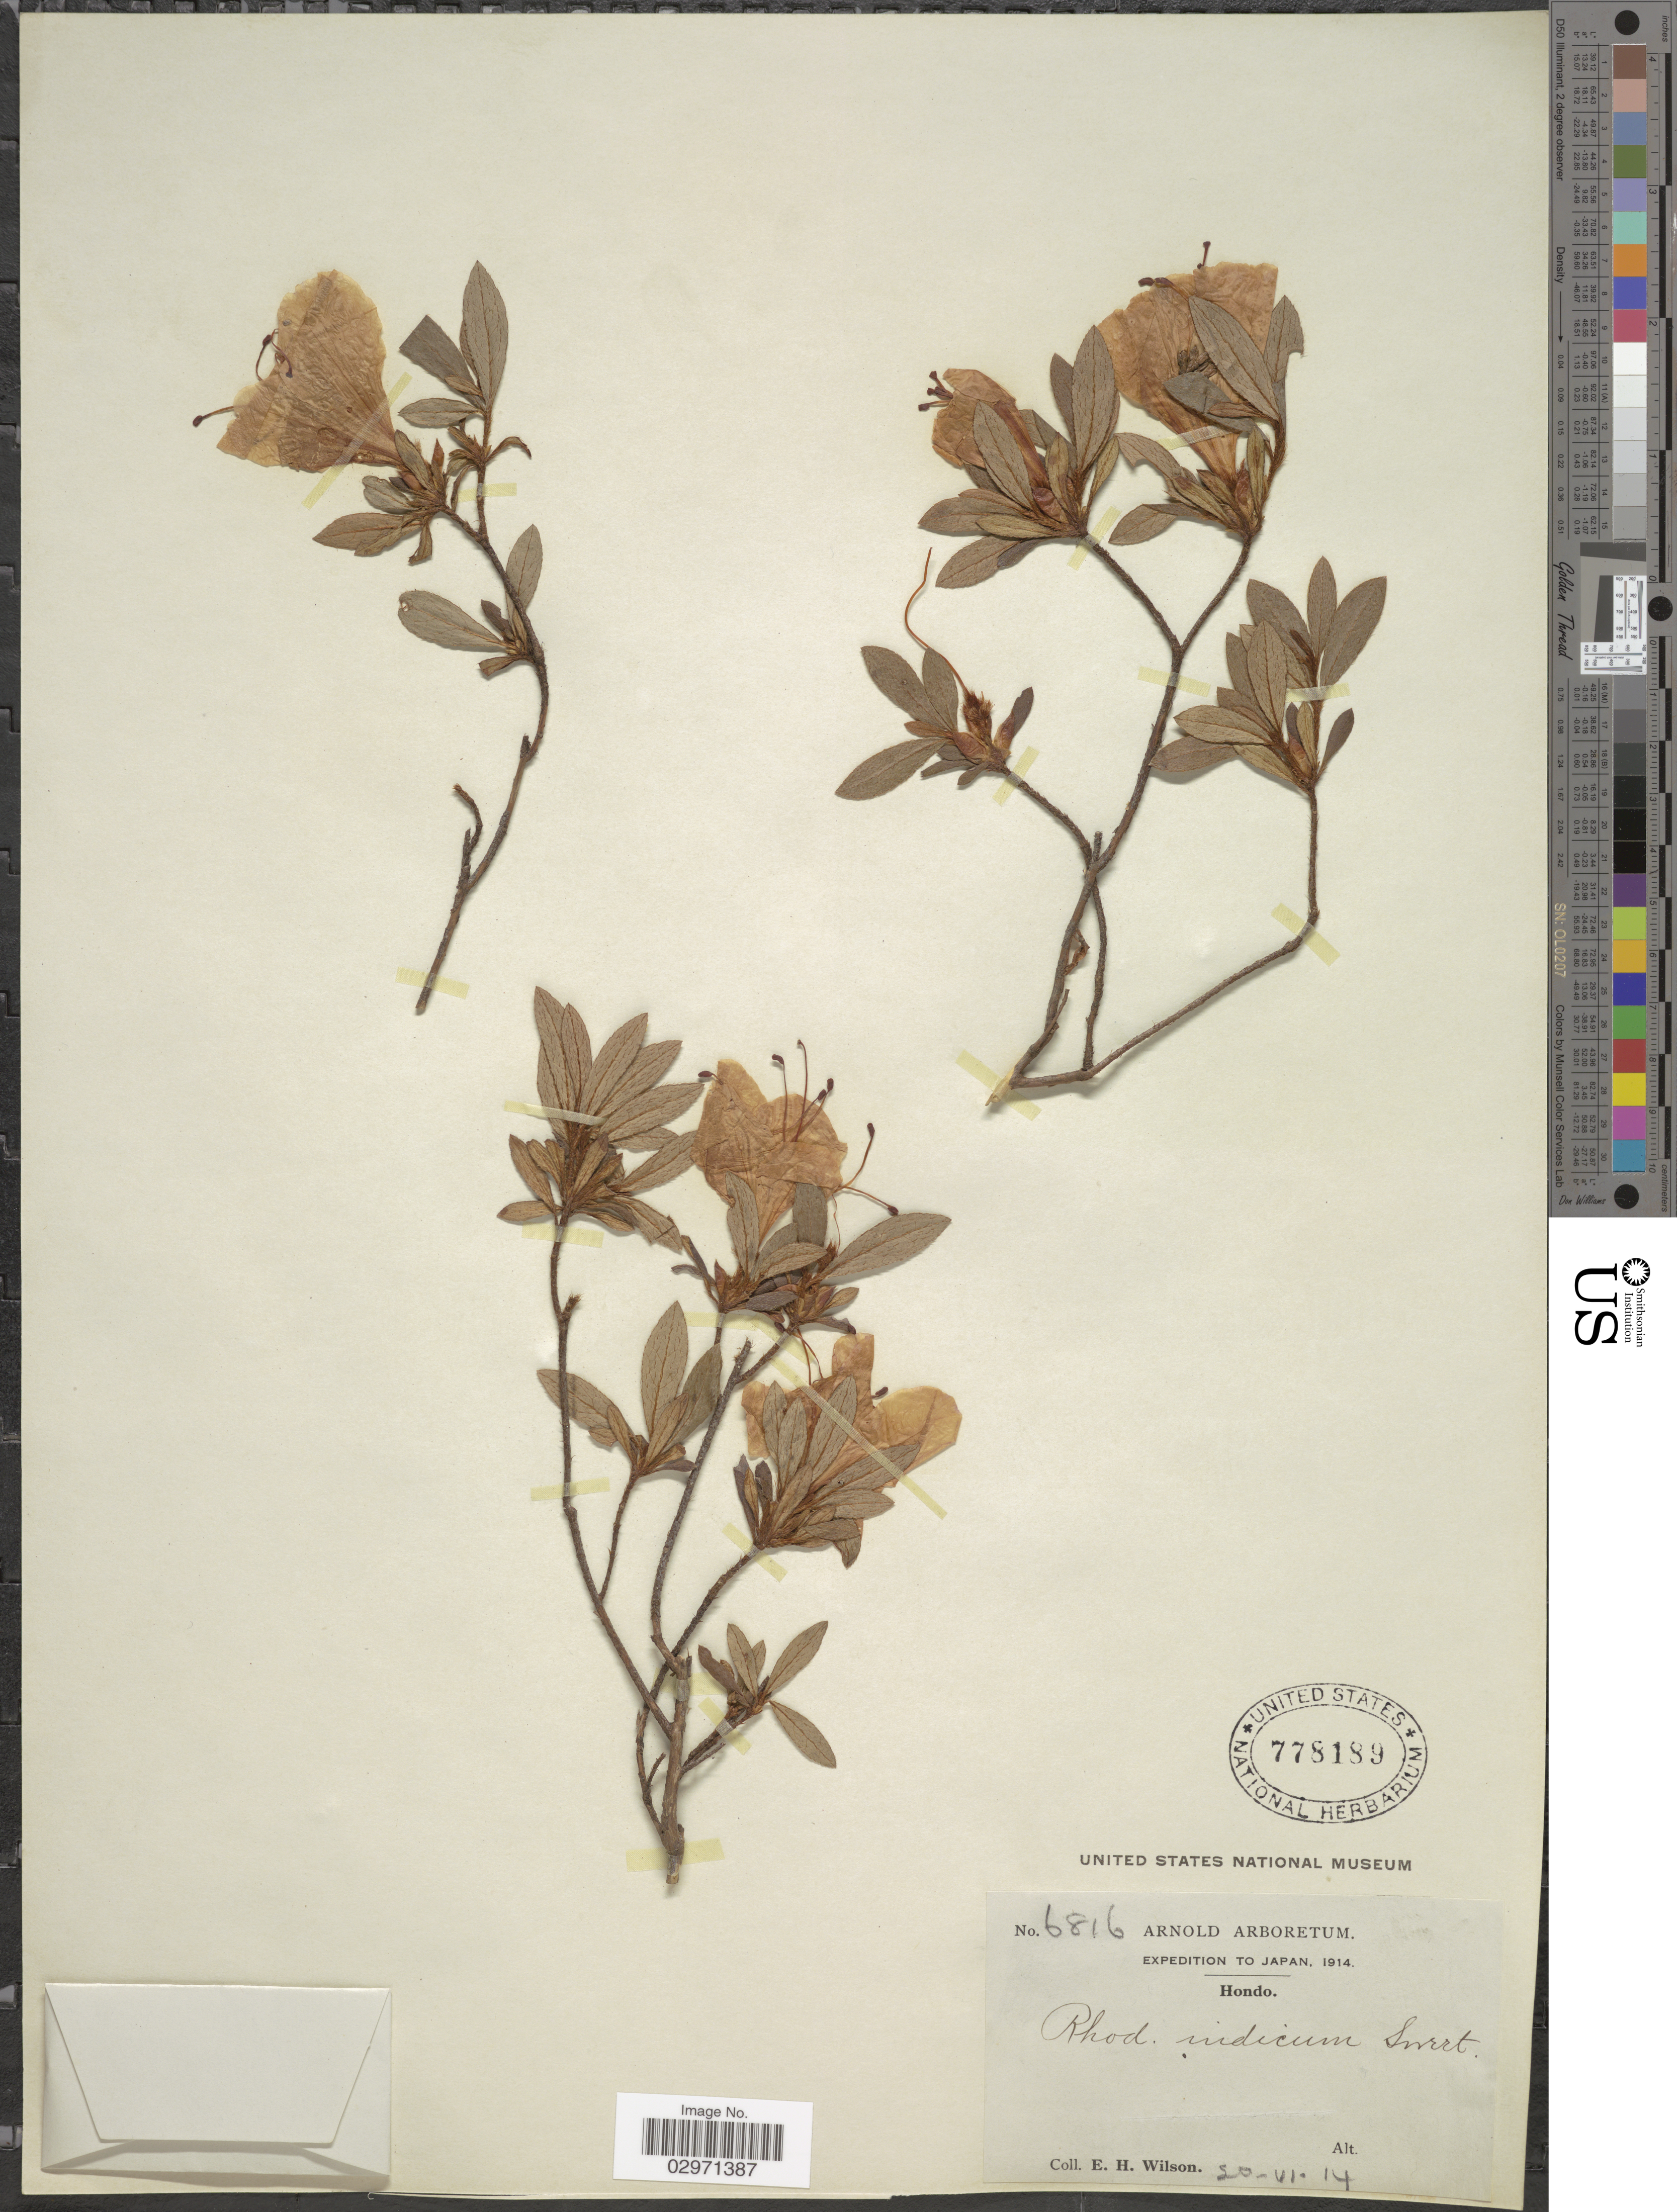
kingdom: Plantae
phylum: Tracheophyta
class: Magnoliopsida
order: Ericales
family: Ericaceae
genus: Rhododendron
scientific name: Rhododendron indicum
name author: (L.) Sweet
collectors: E. Wilson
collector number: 6816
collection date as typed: Transcribed d/m/y: 20/6/14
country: Japan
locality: Hondo.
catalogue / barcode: US 778189